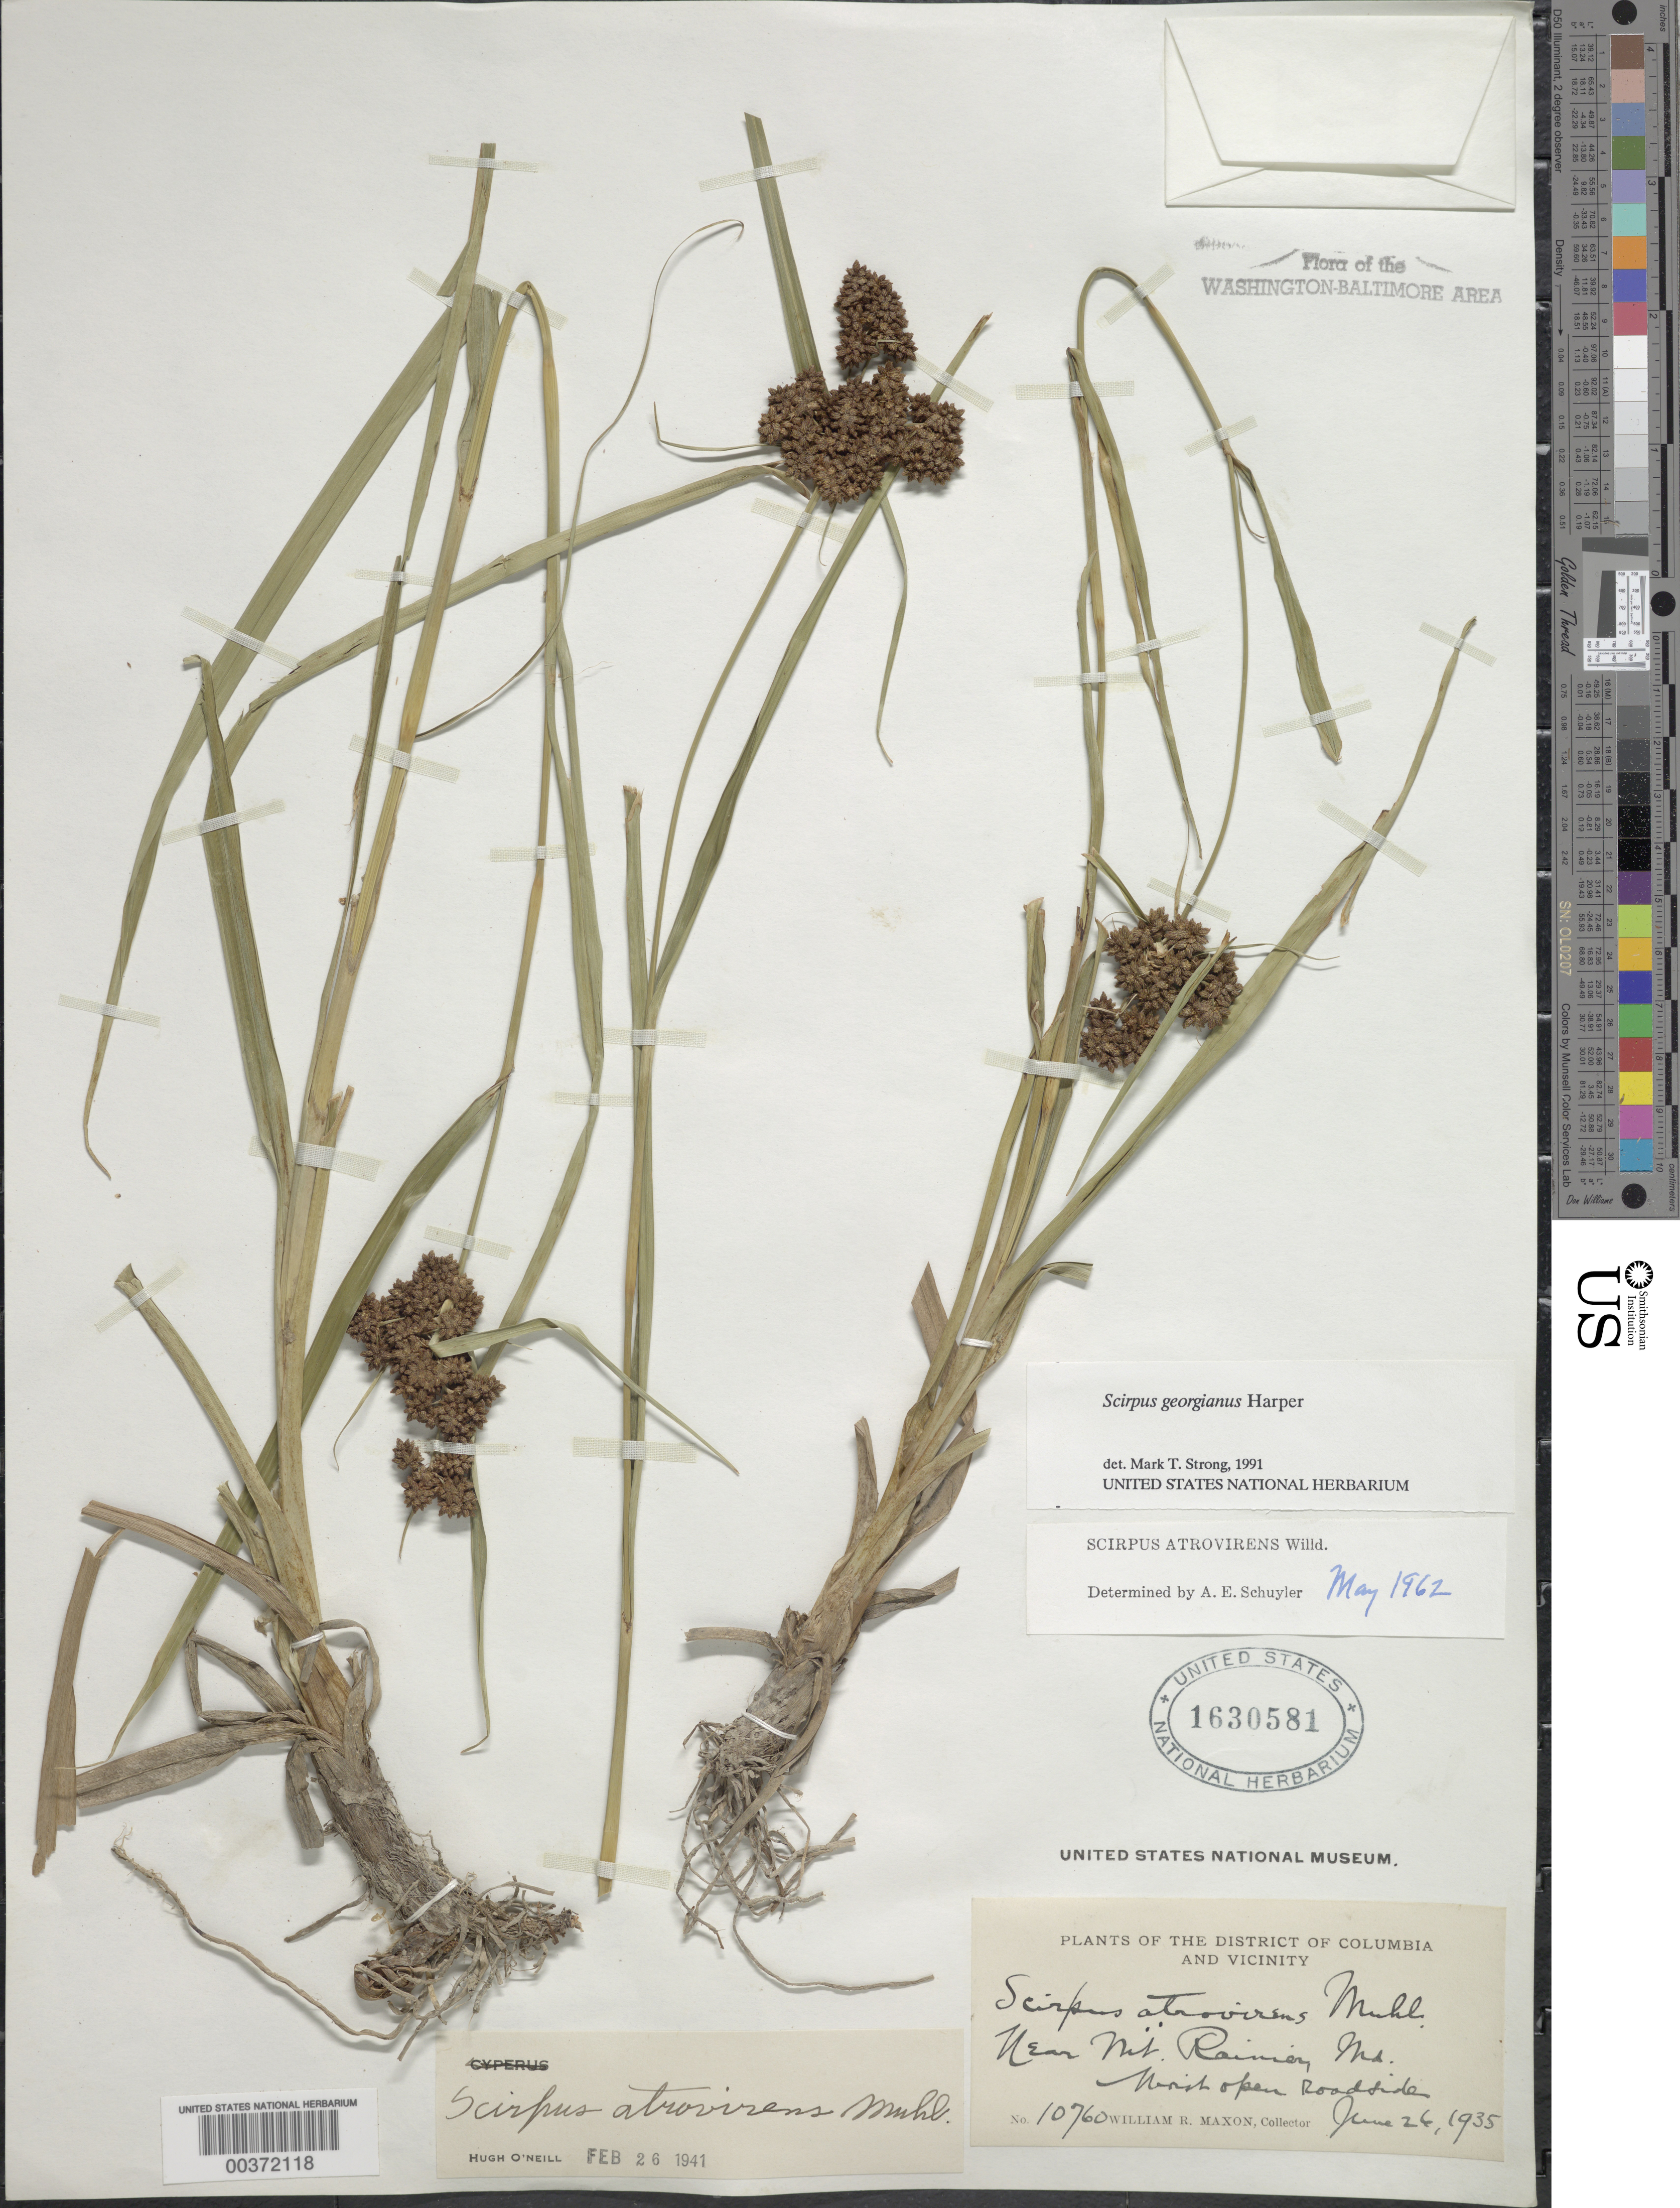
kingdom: Plantae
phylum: Tracheophyta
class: Liliopsida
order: Poales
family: Cyperaceae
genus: Scirpus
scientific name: Scirpus atrovirens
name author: Willd.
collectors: W. R. Maxon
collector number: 10760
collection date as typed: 26 Jun 1935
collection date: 1935-06-26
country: United States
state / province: Maryland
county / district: Prince George's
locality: Mount Rainier vicinity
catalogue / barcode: US 1630581